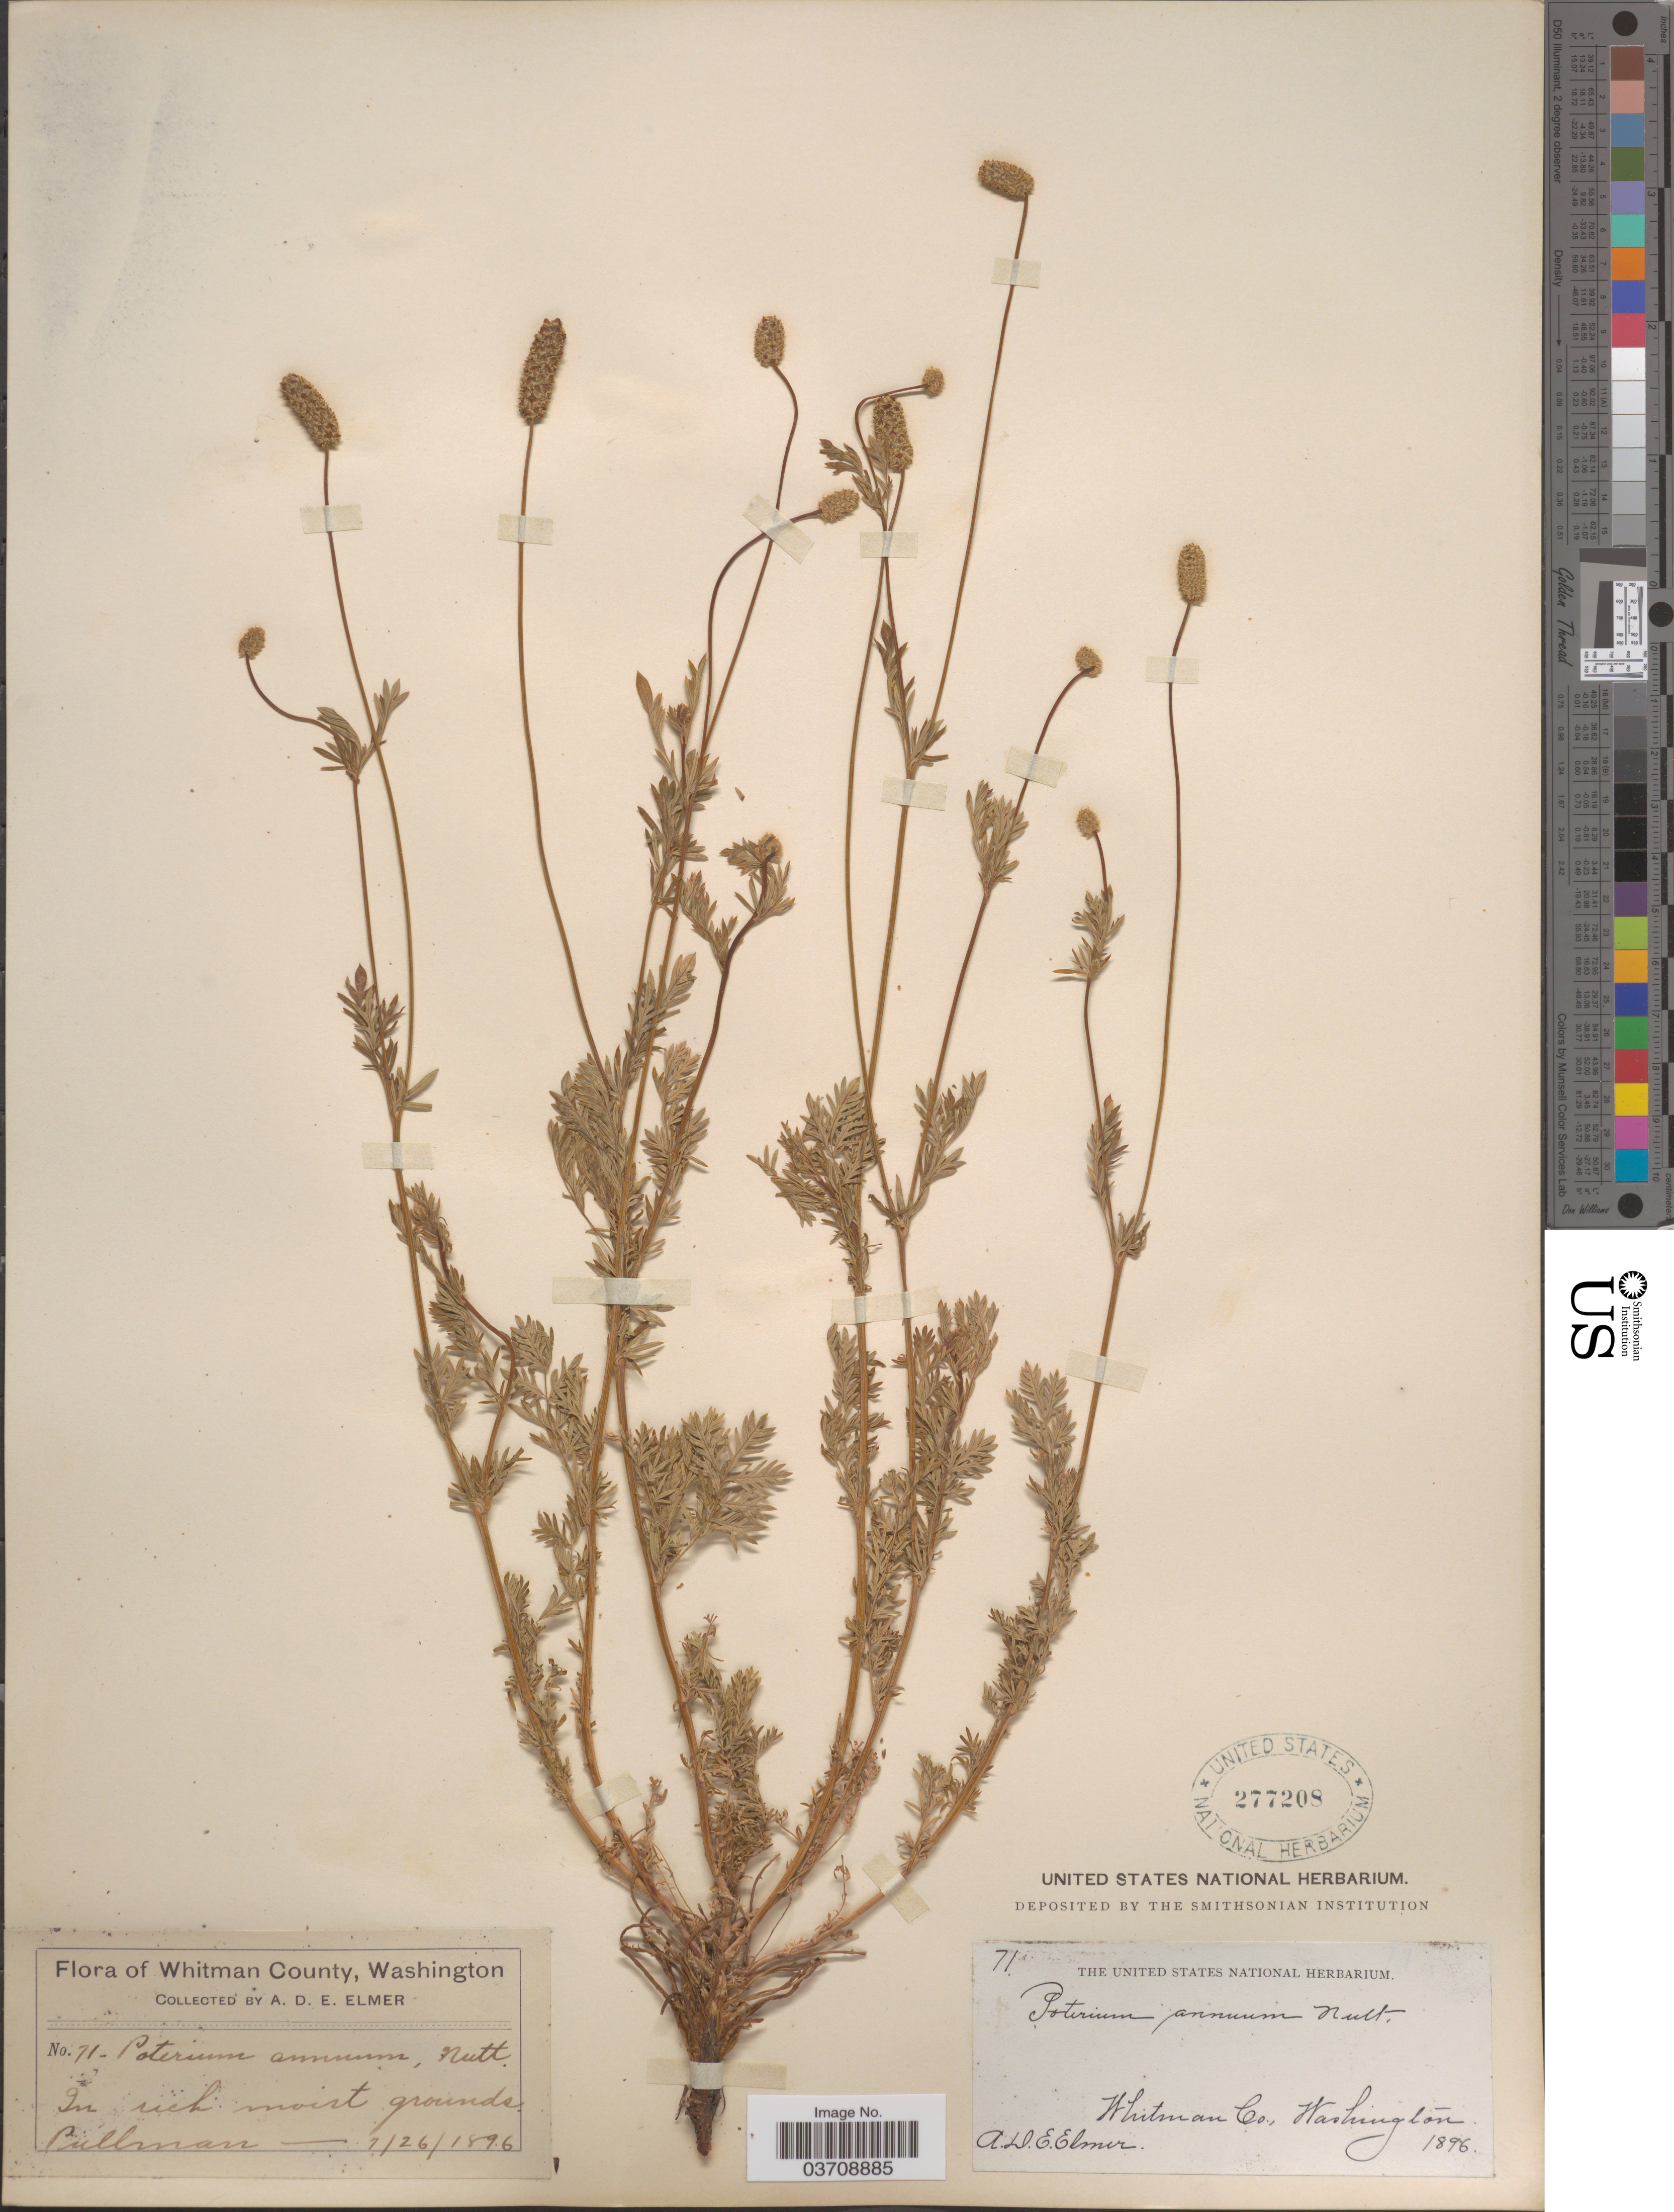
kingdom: Plantae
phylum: Tracheophyta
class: Magnoliopsida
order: Rosales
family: Rosaceae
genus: Sanguisorba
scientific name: Sanguisorba occidentalis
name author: Nutt.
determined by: Strong, Mark T., (BOT), Smithsonian Institution - National Museum of Natural History (UNITED STATES)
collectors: A. D. E. Elmer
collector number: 71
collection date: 1896-07-26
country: United States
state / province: Washington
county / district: Whitman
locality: Whitman County. Pullman.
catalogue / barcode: US 277208